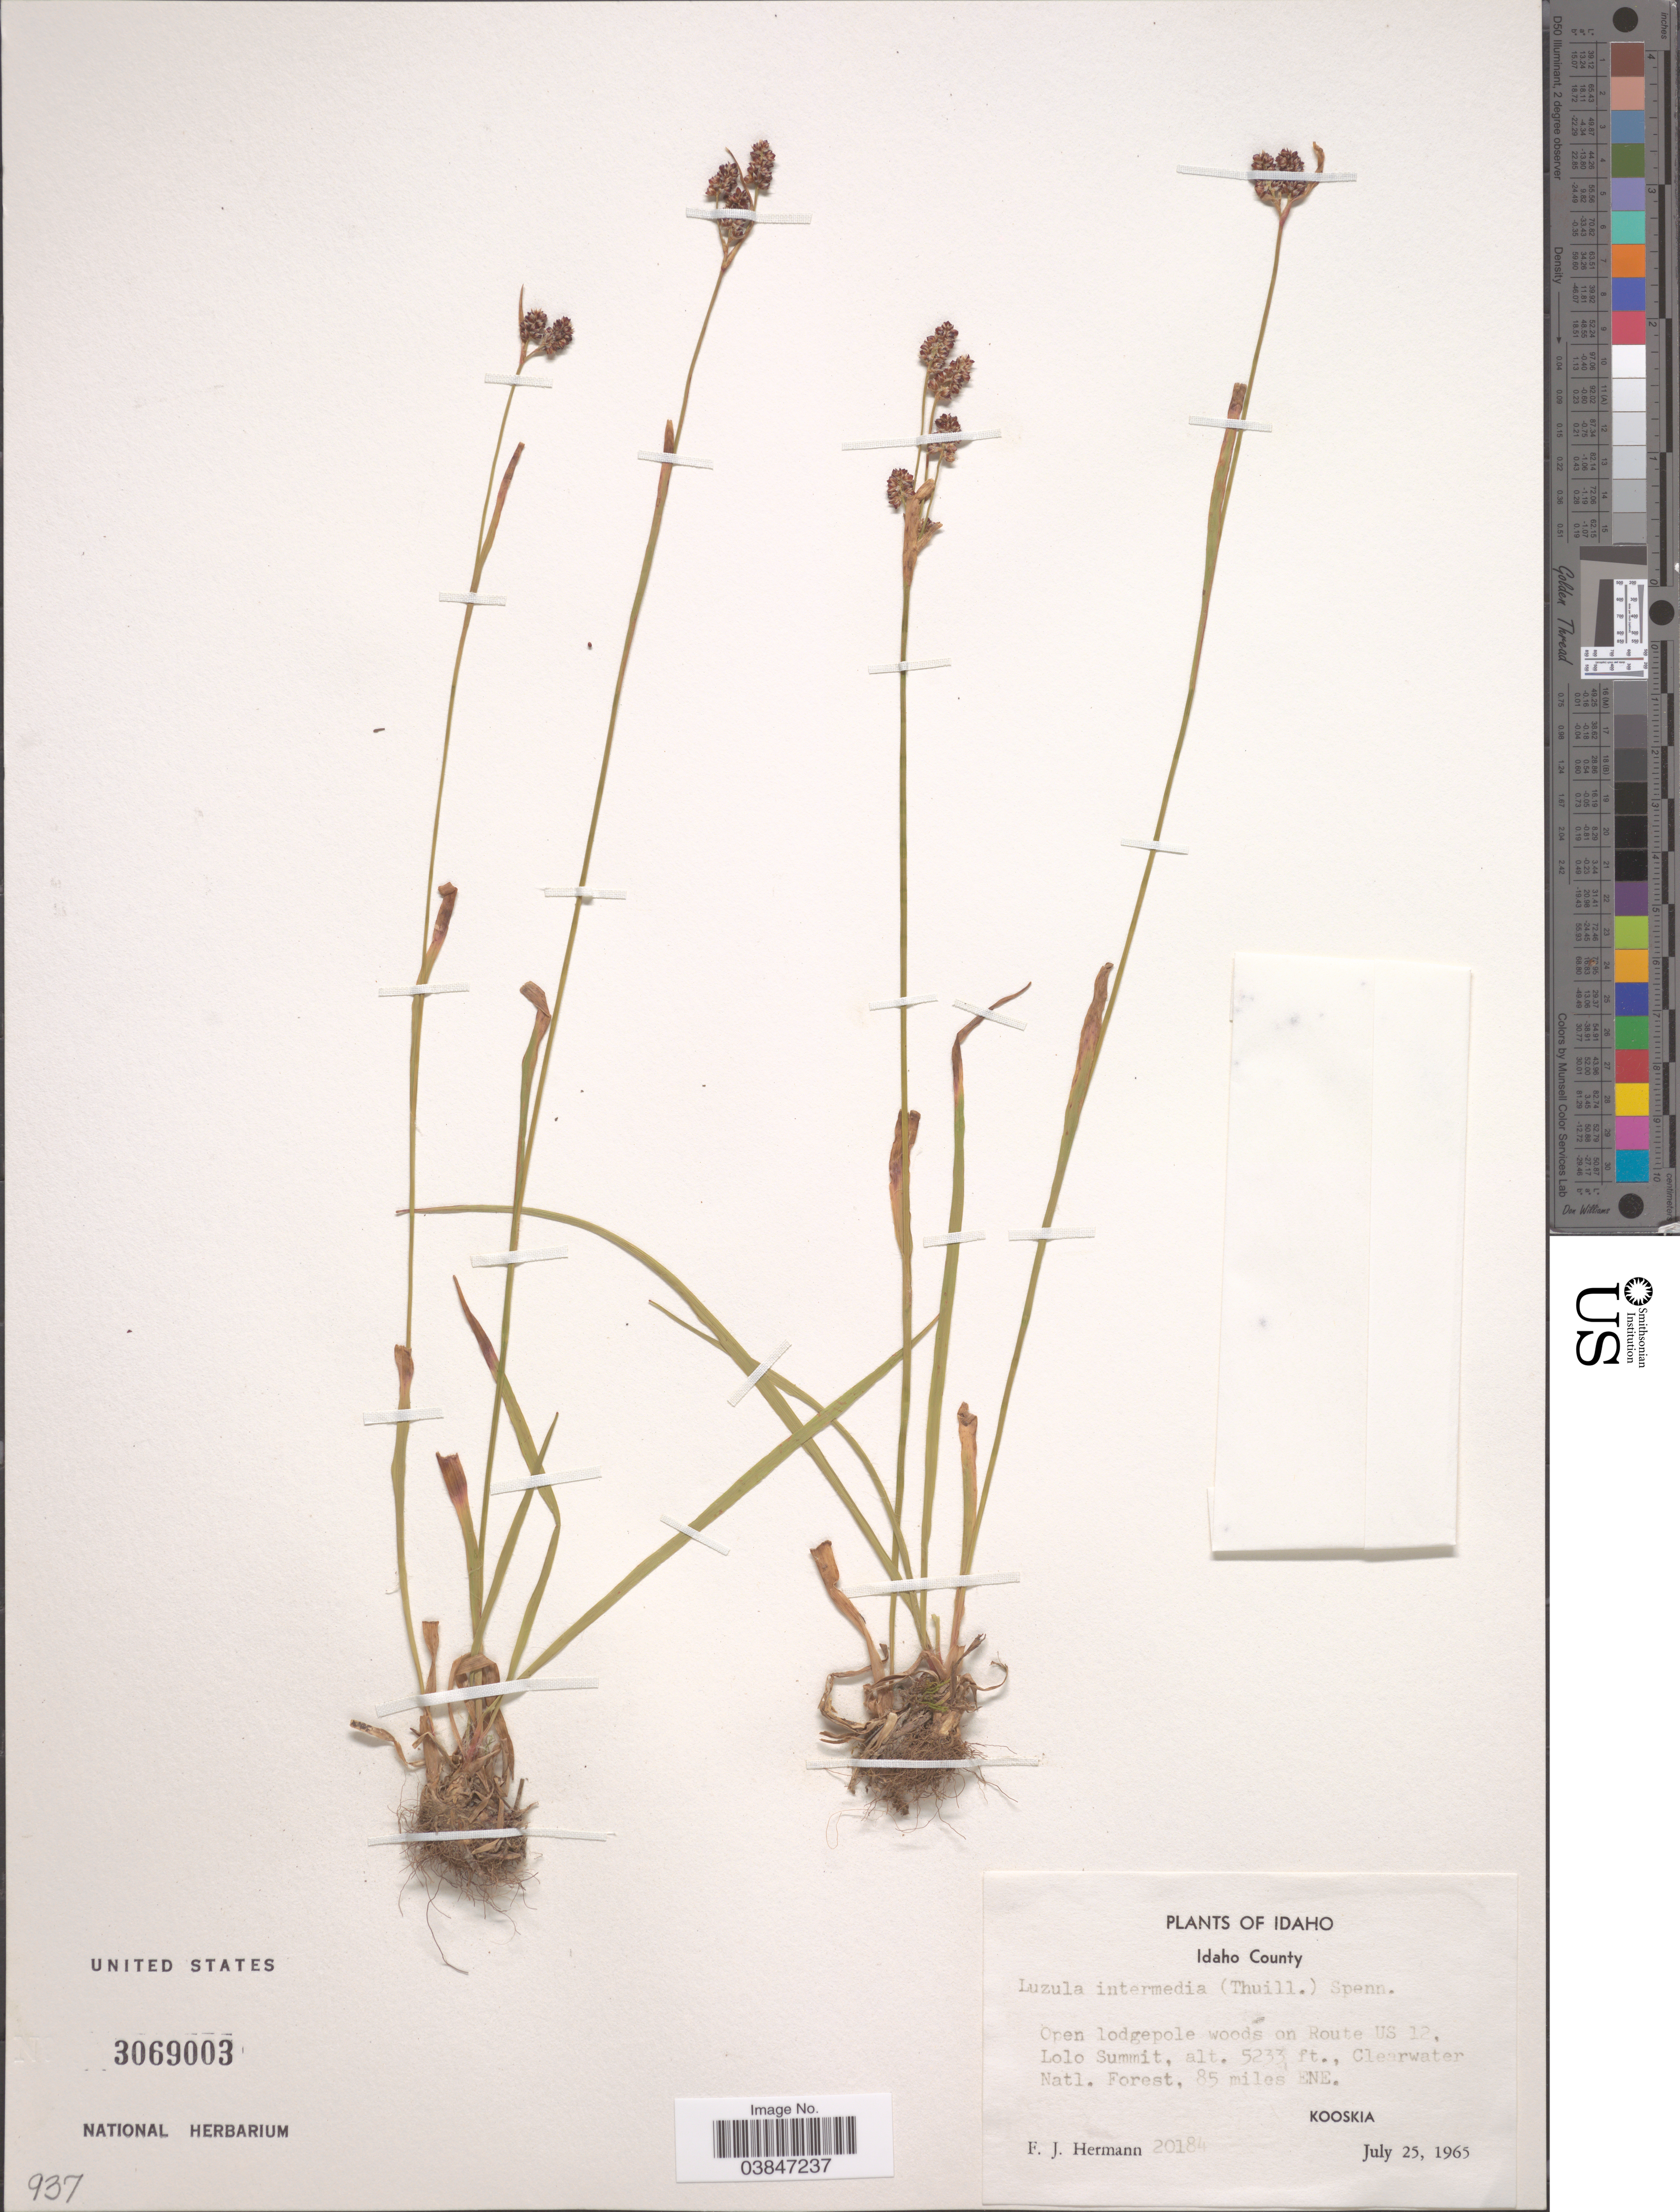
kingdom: Plantae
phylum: Tracheophyta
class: Liliopsida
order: Poales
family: Juncaceae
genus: Luzula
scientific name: Luzula sp.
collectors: F. J. Hermann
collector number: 20184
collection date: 1965-07-25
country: United States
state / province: Idaho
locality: Idaho County. Open lodgepole woods on Route US 12, Lolo Summit, Clearwater Natl. Forest, 85 miles ENE. Kooskia.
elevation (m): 1595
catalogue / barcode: US 3069003